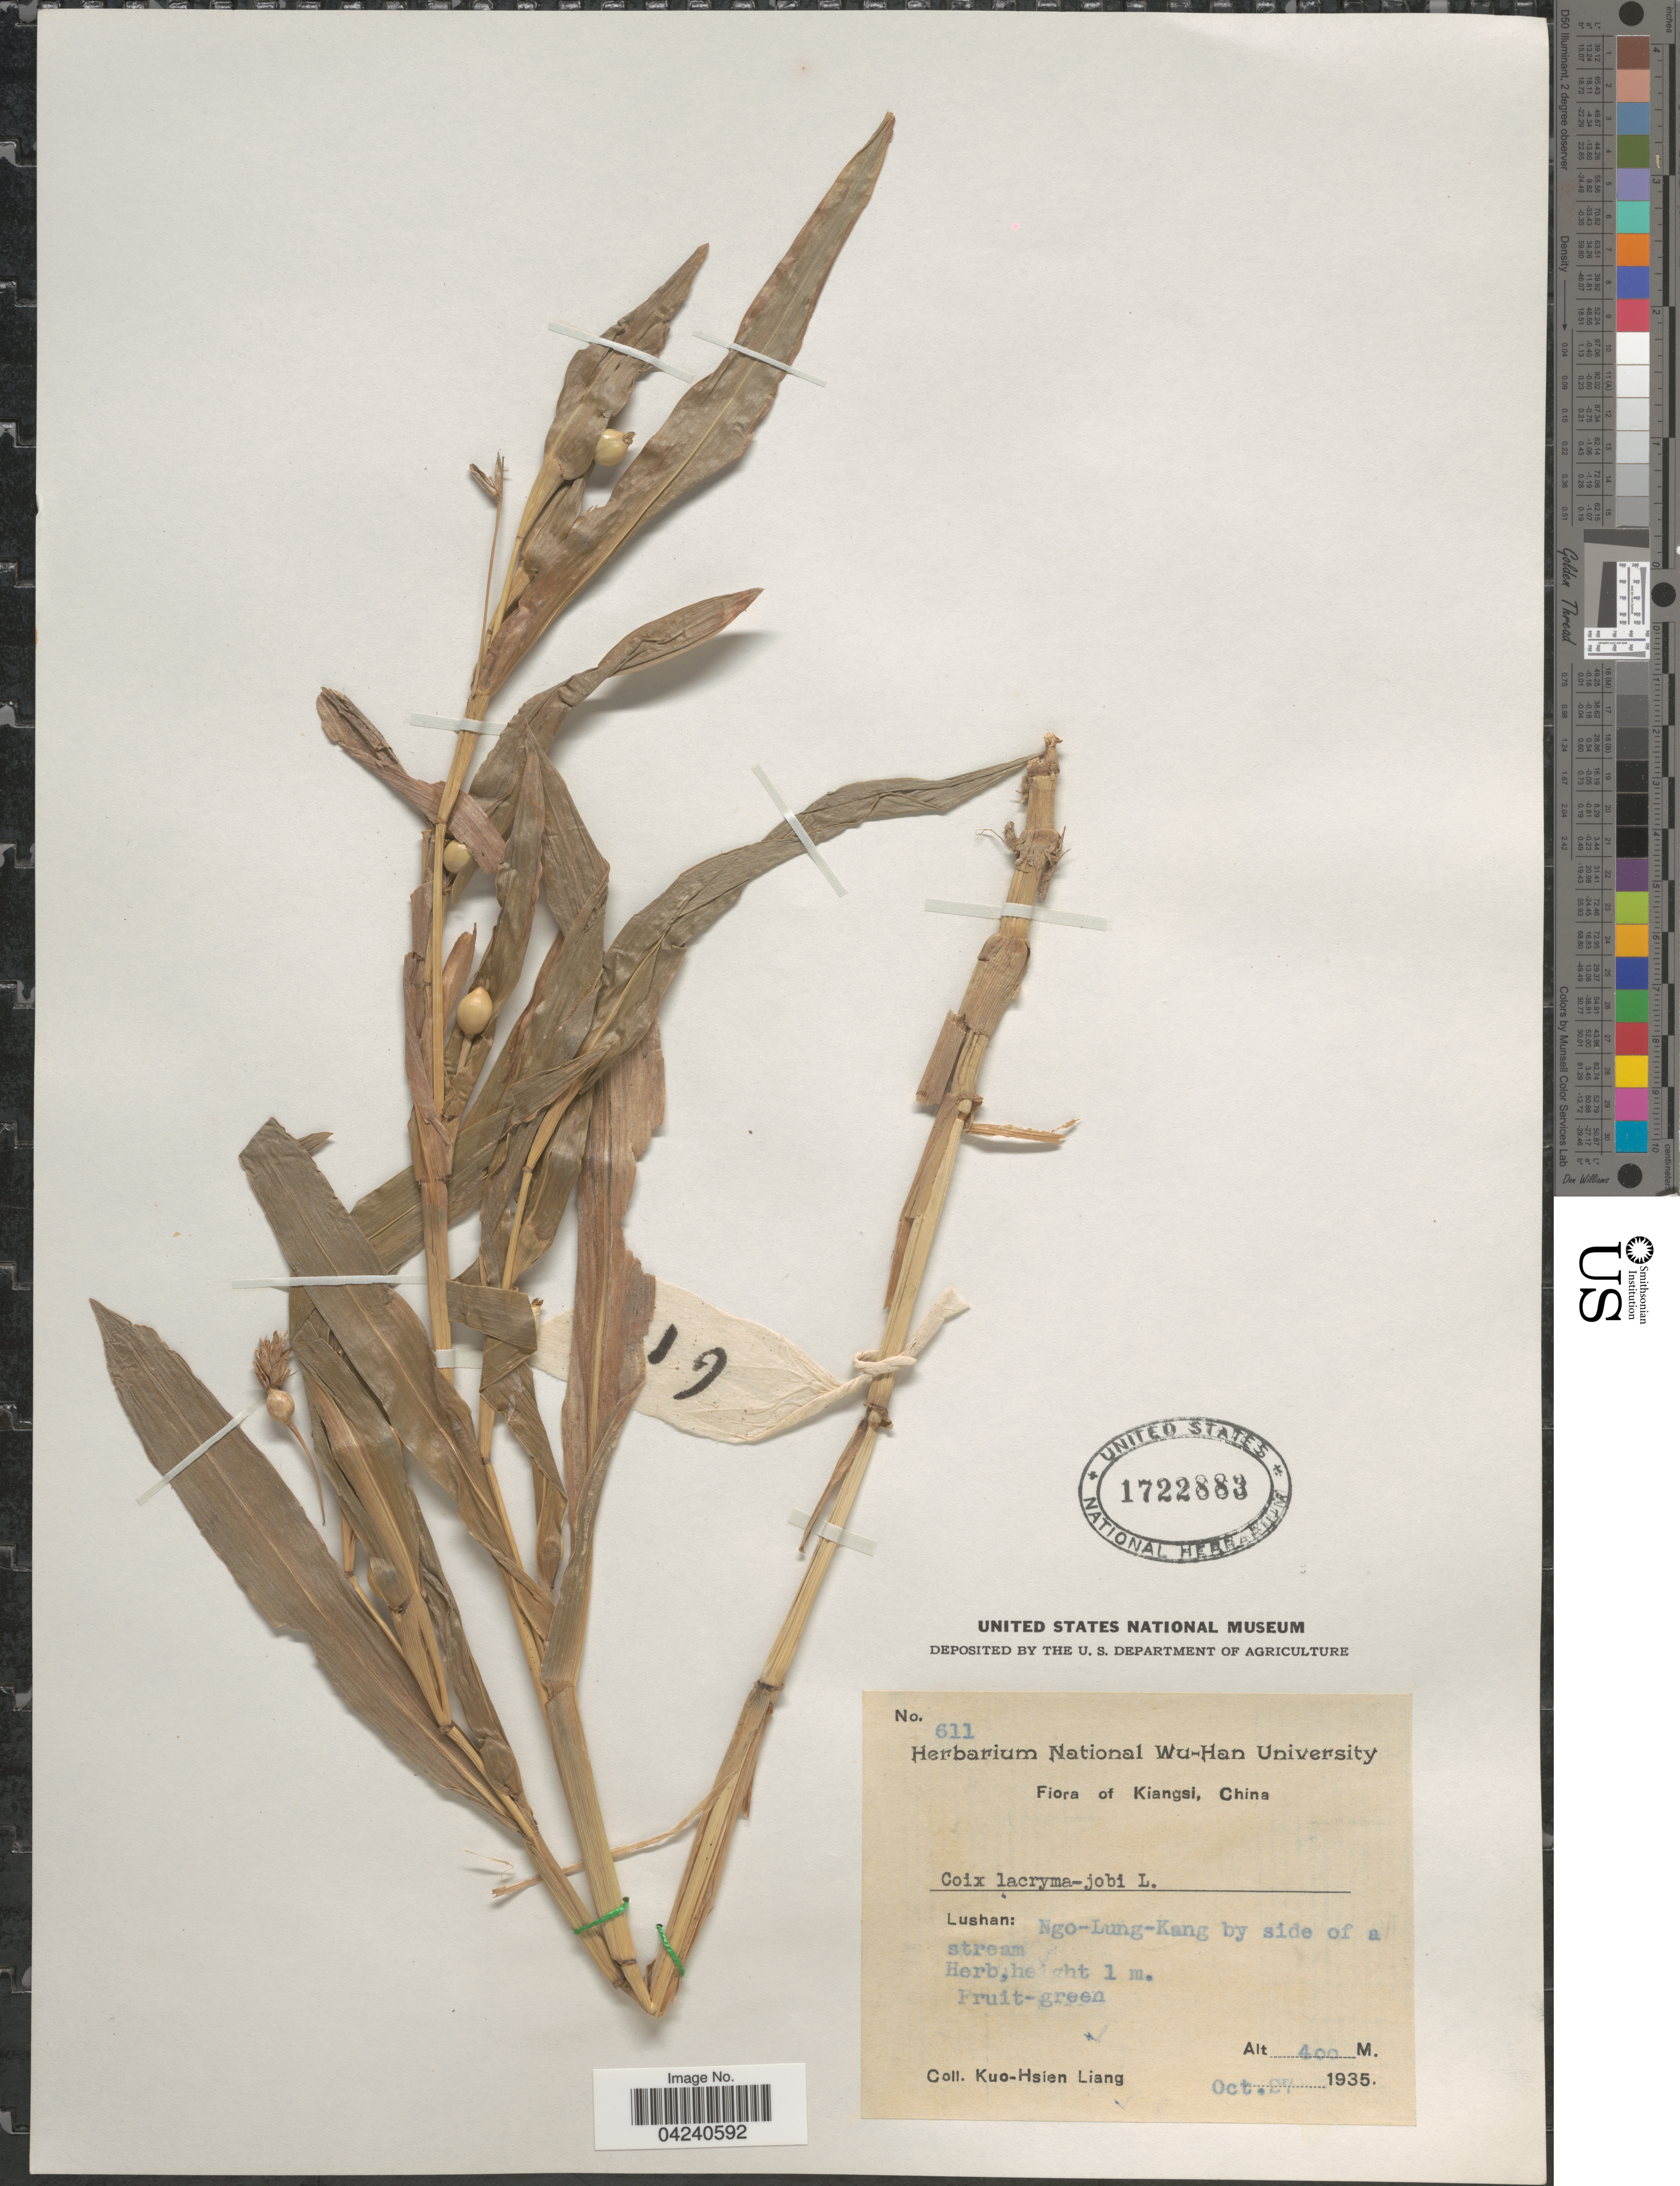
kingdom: Plantae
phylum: Tracheophyta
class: Liliopsida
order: Poales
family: Poaceae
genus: Coix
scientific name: Coix lacryma-jobi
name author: L.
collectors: K. Liang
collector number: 611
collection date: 1935-10-27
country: China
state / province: Jiangxi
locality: Kiangsi. Lushan: Ngo-Lung-Kang by side of a stream.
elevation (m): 400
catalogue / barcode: US 1722883